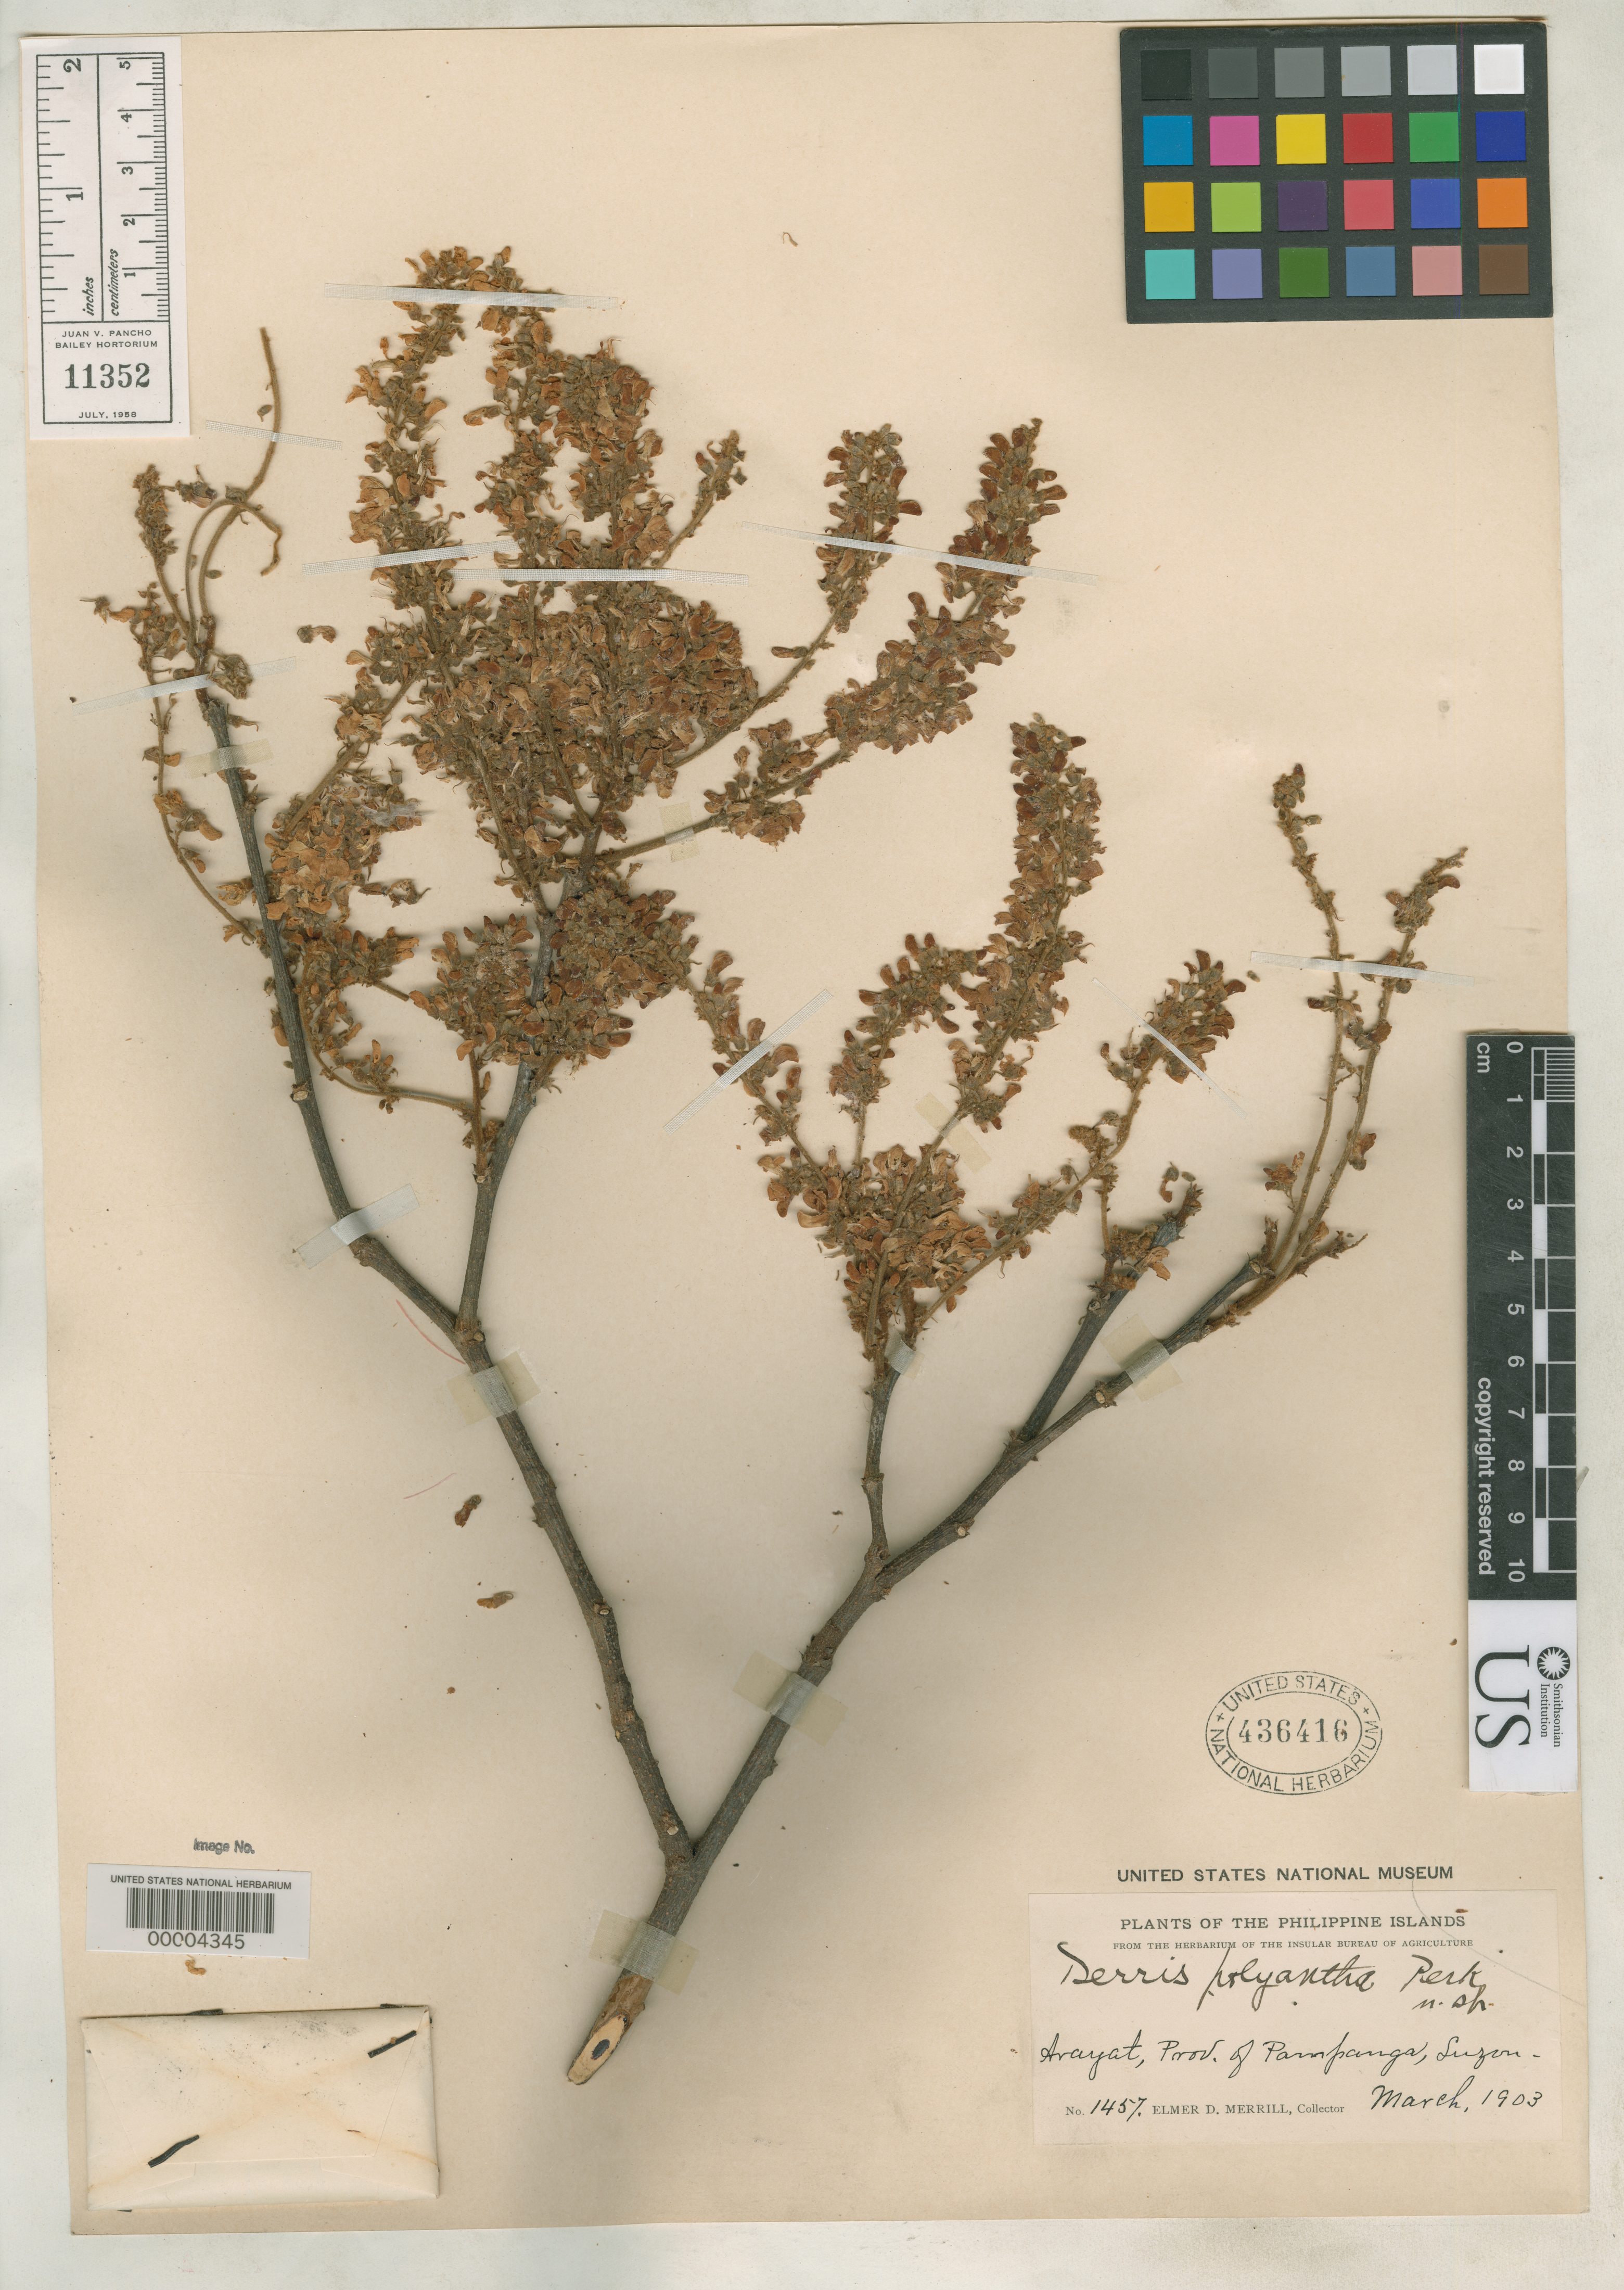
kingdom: Plantae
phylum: Tracheophyta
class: Magnoliopsida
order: Fabales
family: Fabaceae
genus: Derris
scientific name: Derris polyantha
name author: Perkins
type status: Isosyntype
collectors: E. D. Merrill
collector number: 1457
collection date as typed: Mar 1903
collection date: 1903-03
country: Philippines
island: Luzon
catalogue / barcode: US 436416